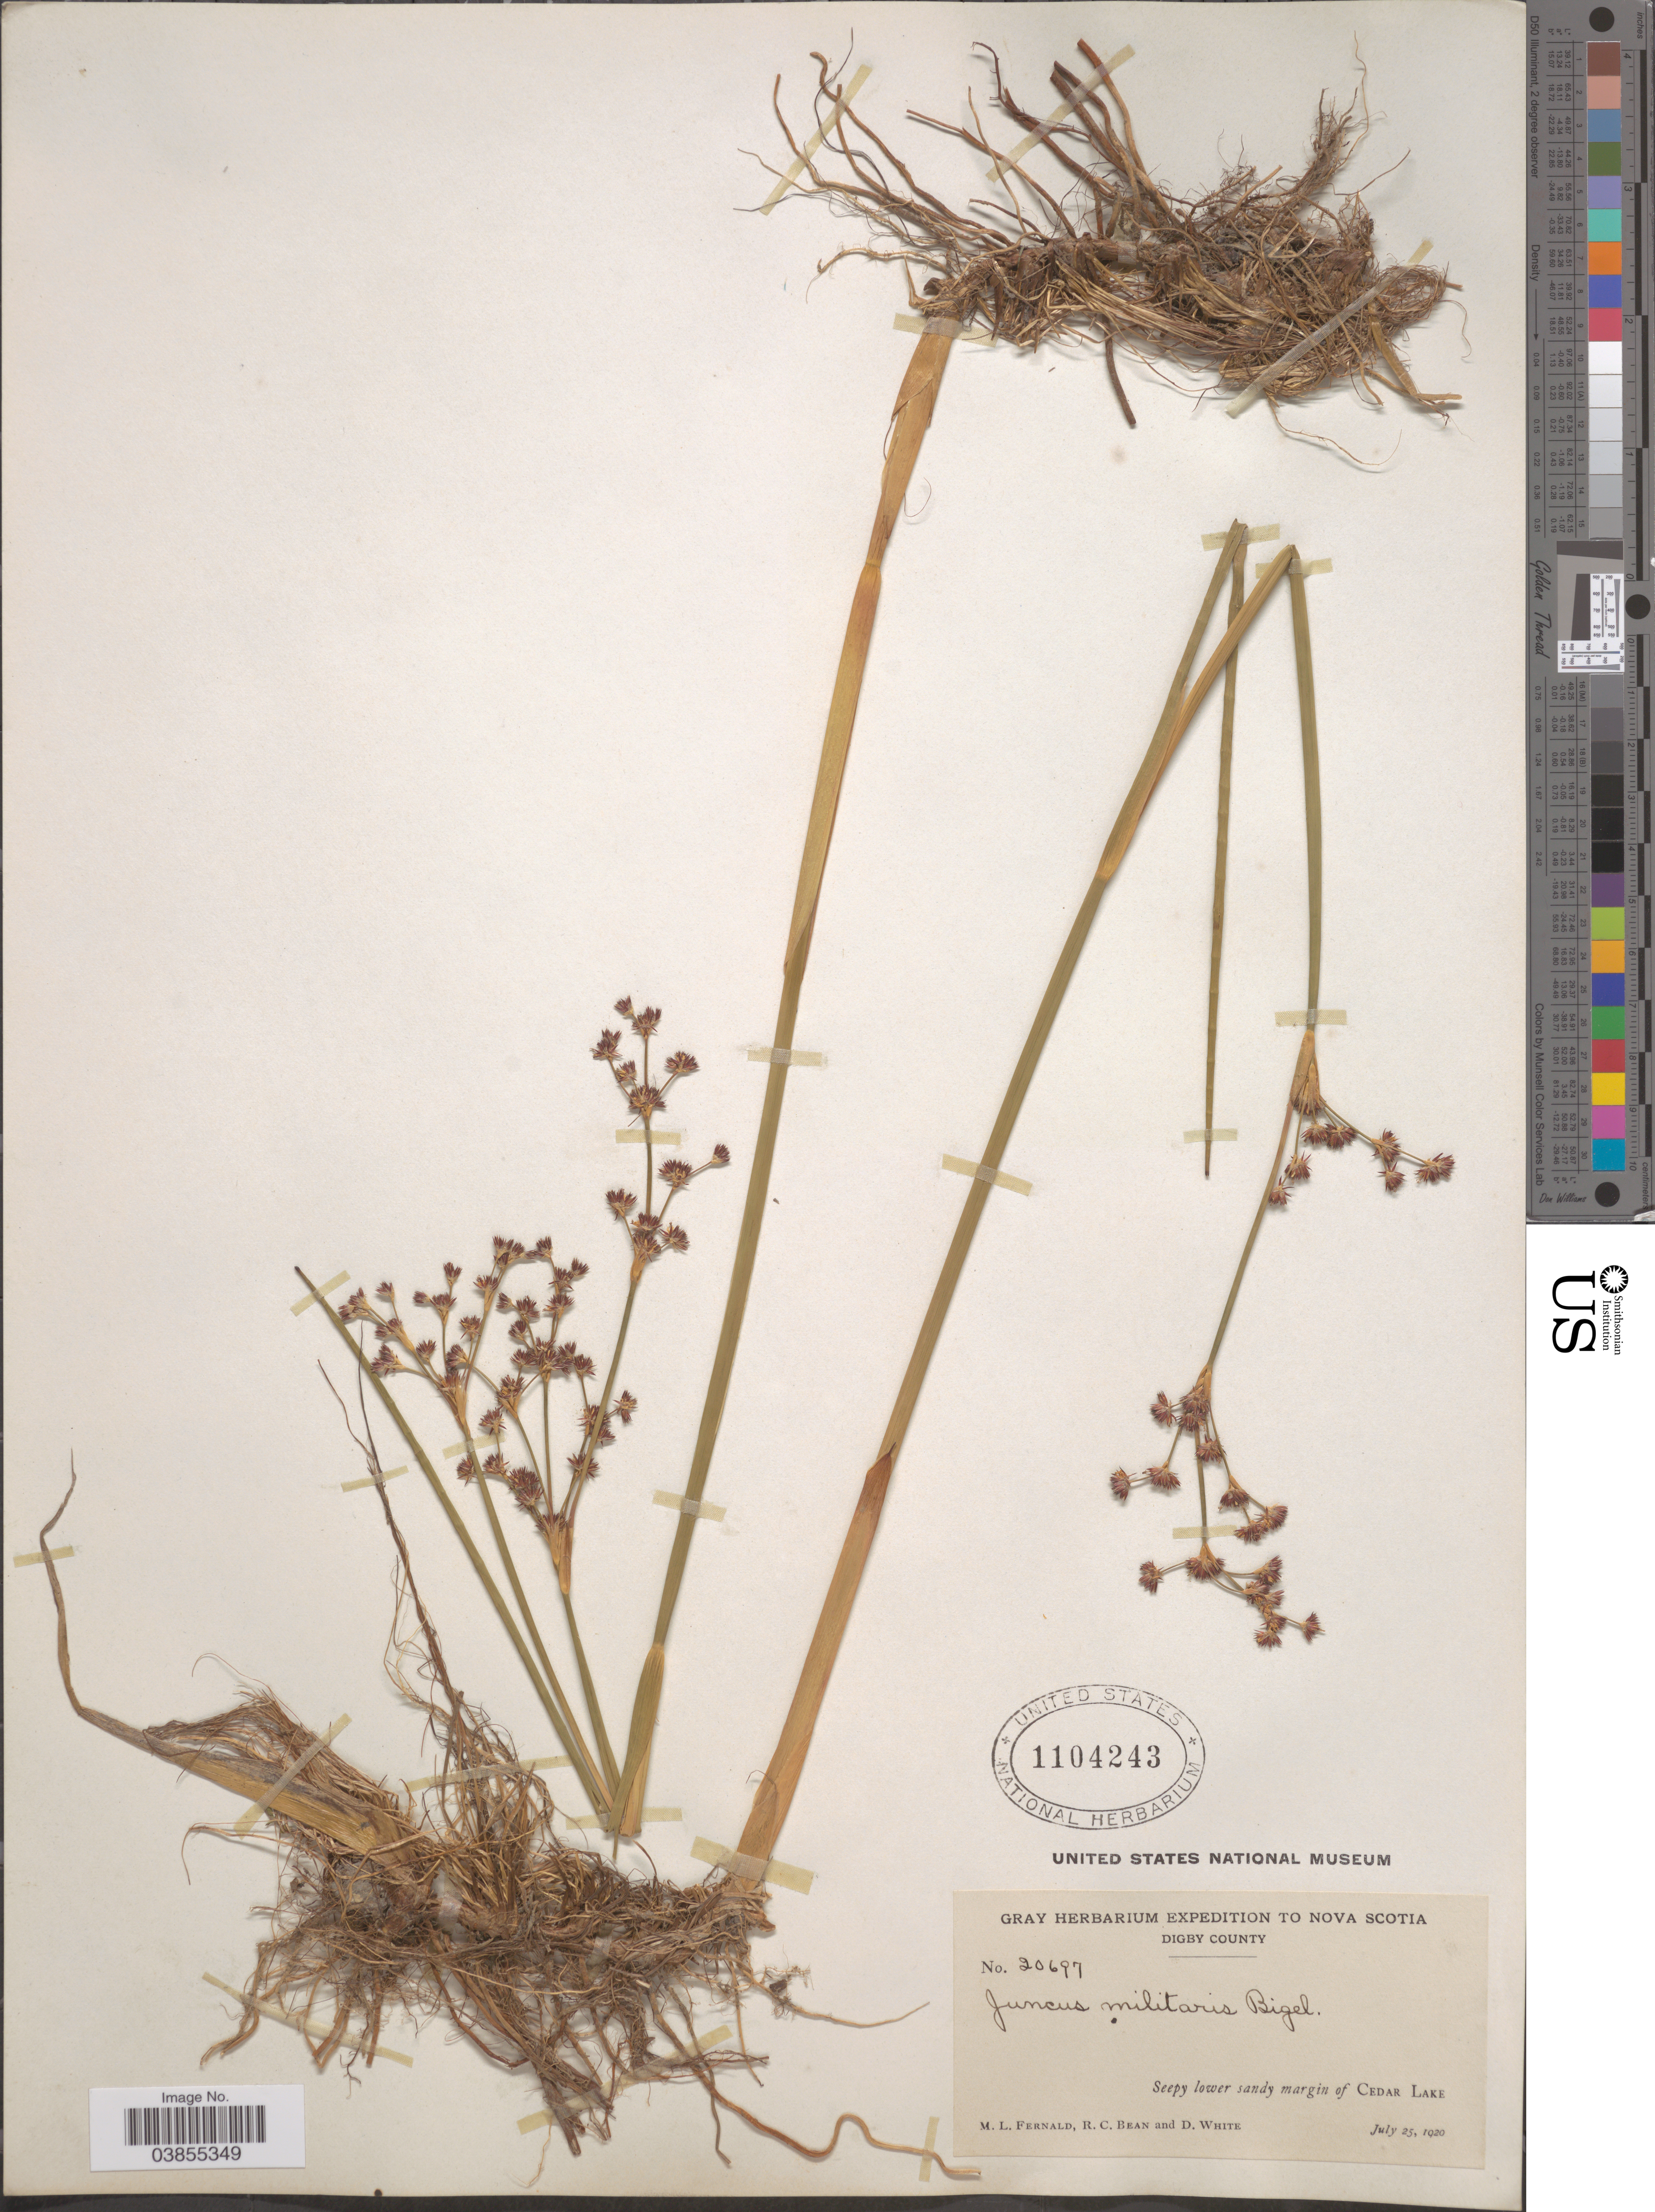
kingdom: Plantae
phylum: Tracheophyta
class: Liliopsida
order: Poales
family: Juncaceae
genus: Juncus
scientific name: Juncus militaris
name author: Bigelow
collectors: M. L. Fernald, R. Bean & D. White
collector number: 20697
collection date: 1920-07-25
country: Canada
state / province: Nova Scotia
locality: Digby County. Seepy lower sandy margin of Cedar Lake.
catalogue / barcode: US 1104243